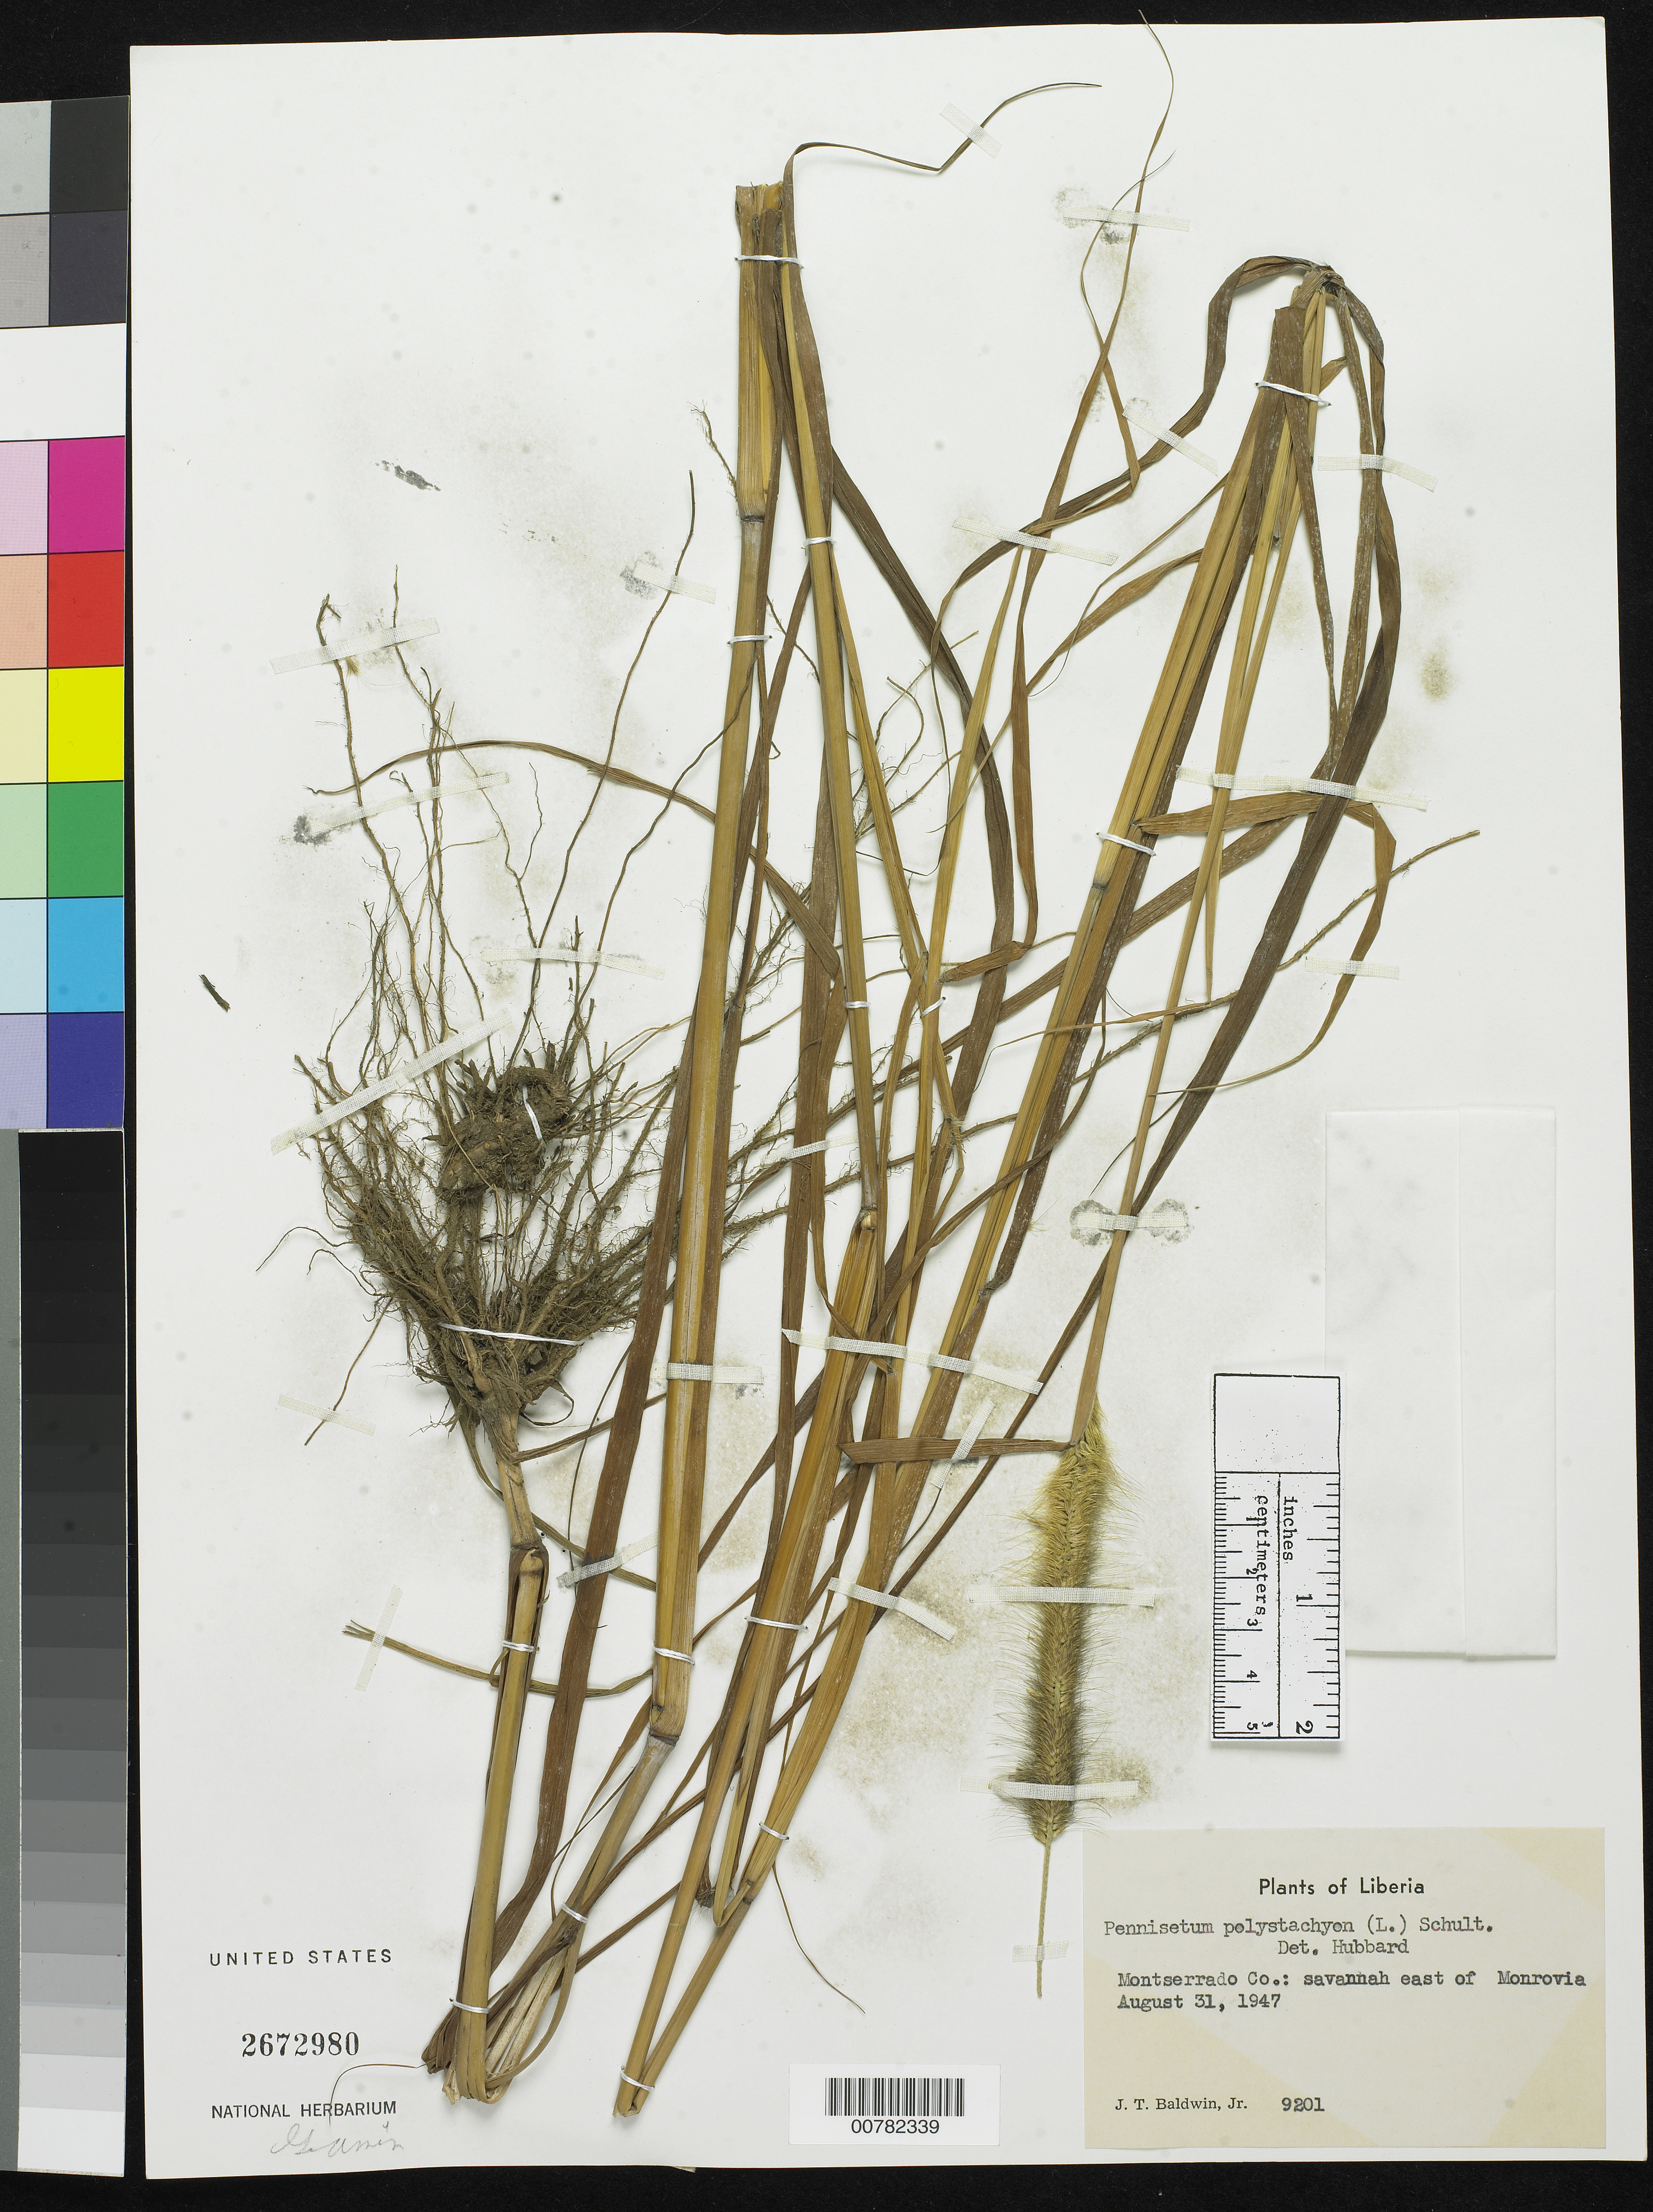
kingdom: Plantae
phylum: Tracheophyta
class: Liliopsida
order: Poales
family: Poaceae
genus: Pennisetum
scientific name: Pennisetum polystachion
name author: (L.) Schult.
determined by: Hubbard, C. E.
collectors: J. T. Baldwin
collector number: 9201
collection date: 1947-08-31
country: Liberia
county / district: Montserrado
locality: savannah east of Monrovia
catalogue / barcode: US 2672980